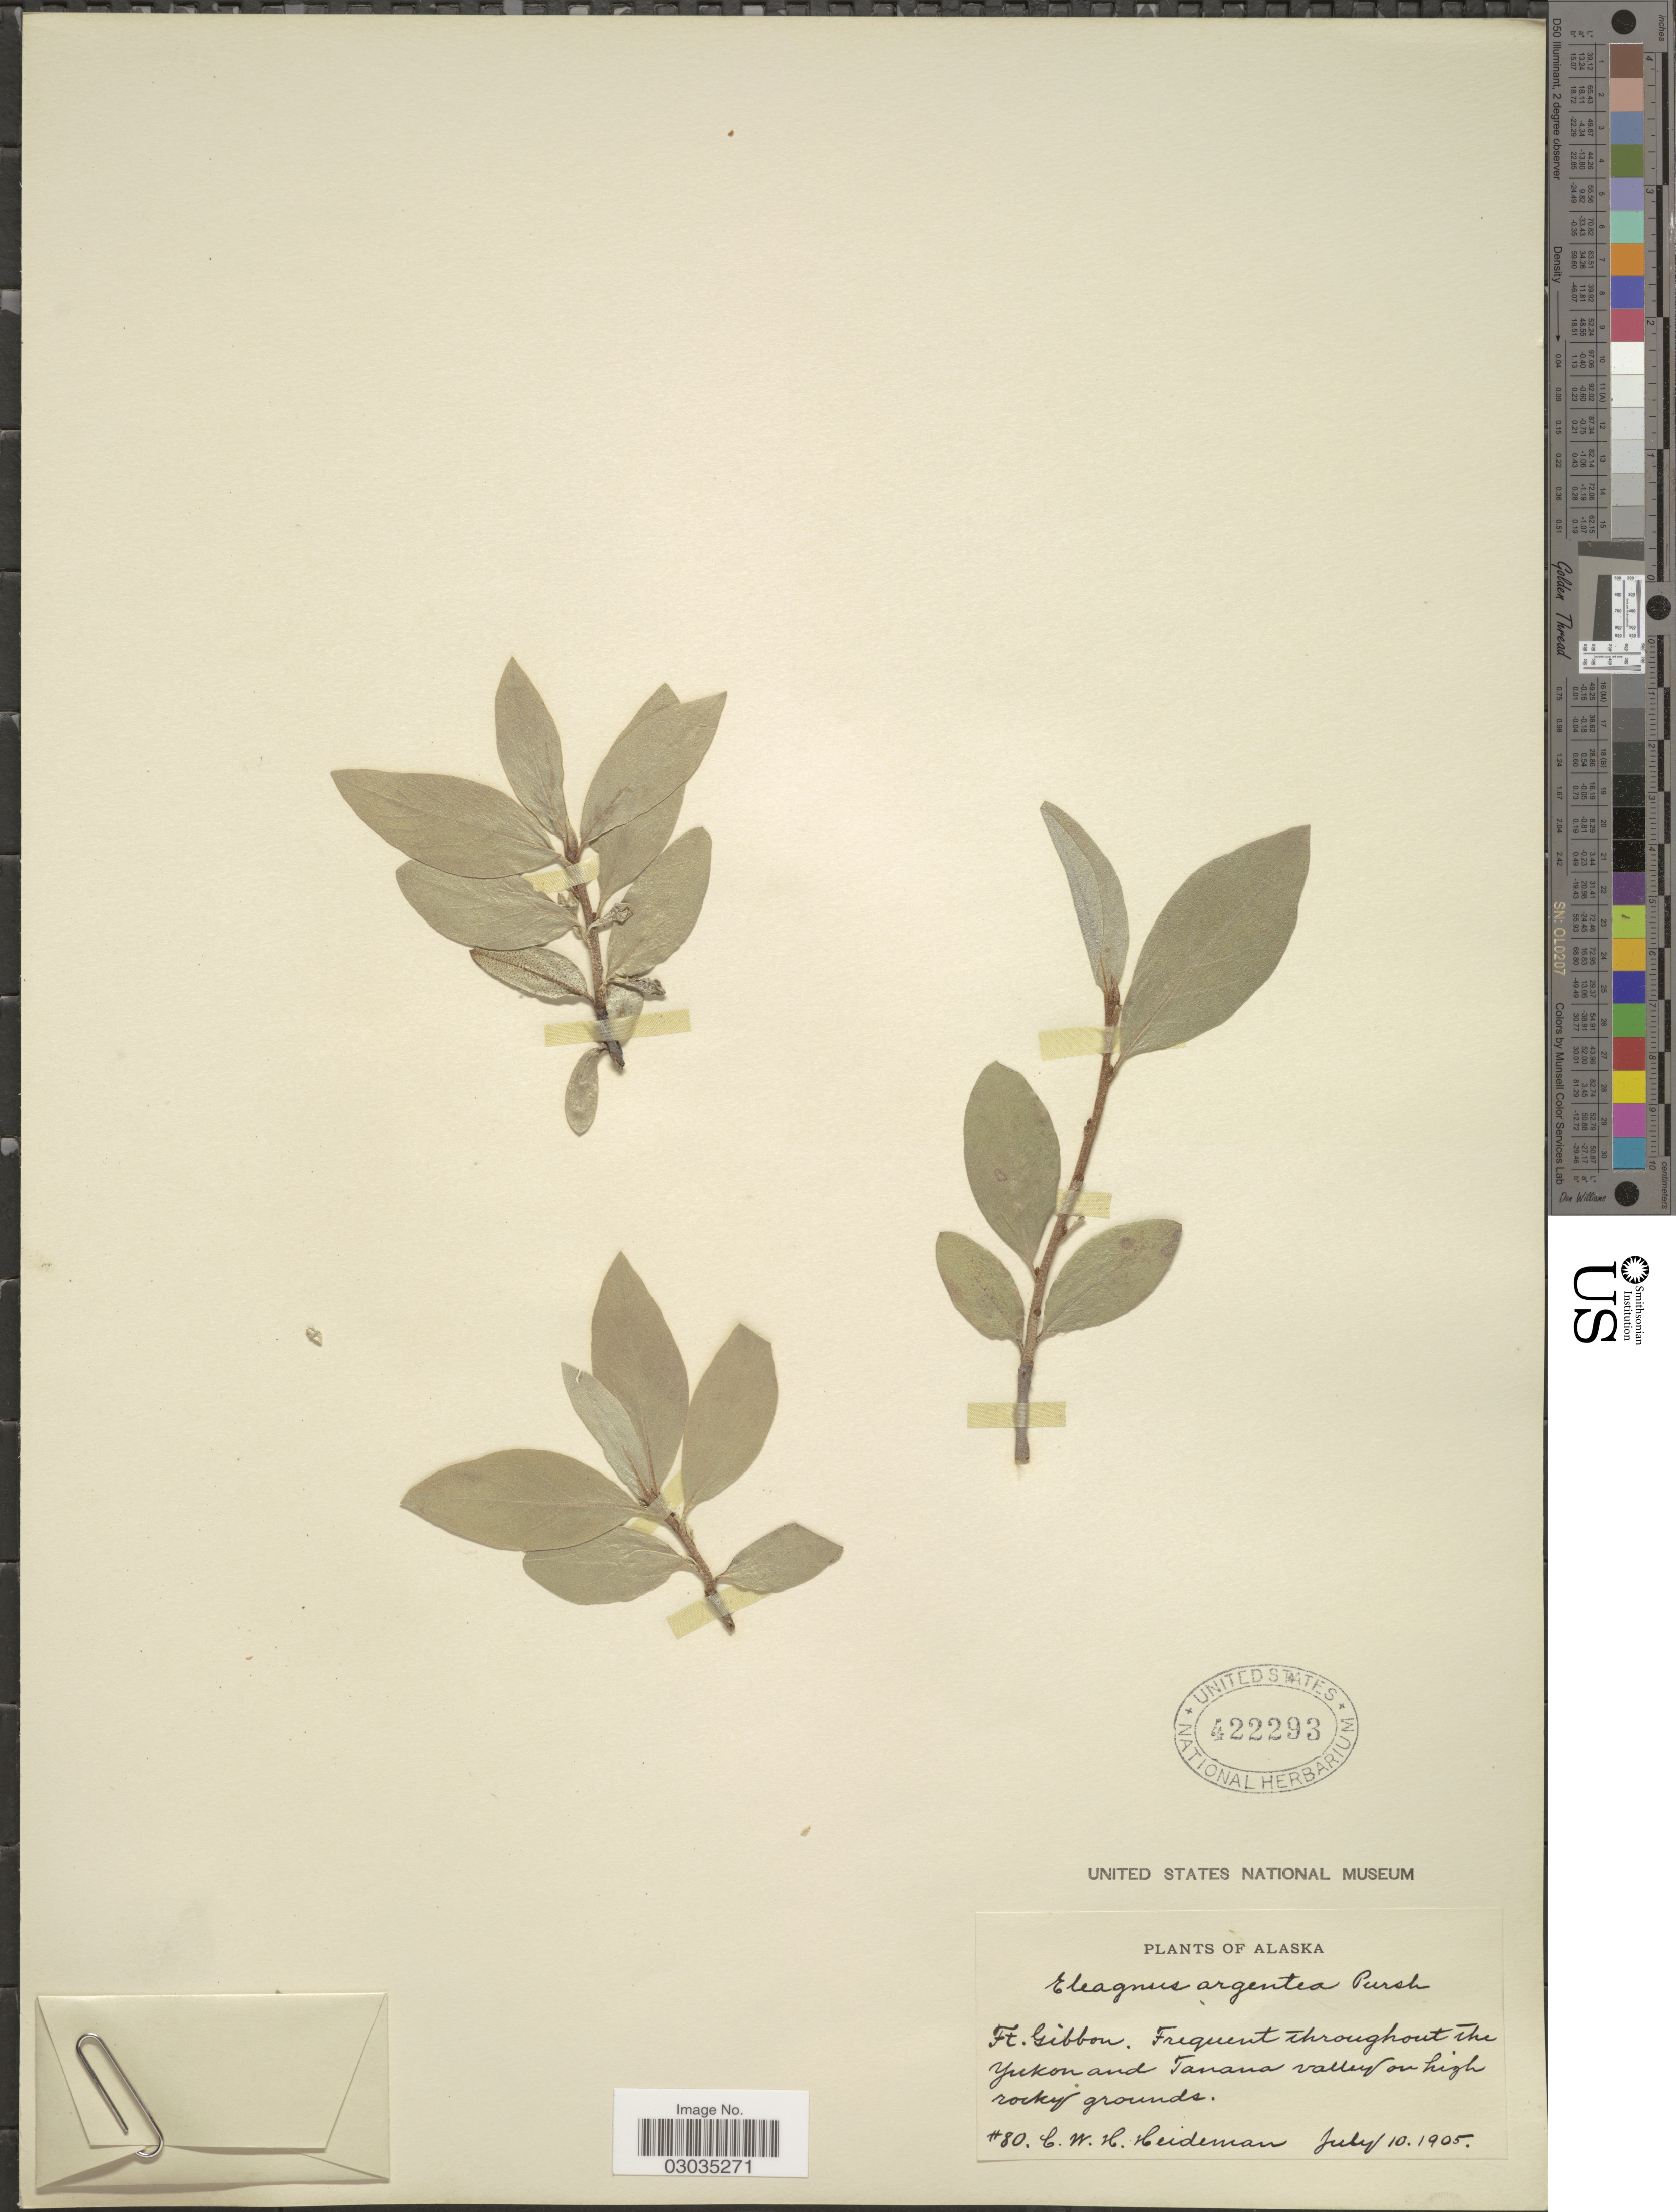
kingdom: Plantae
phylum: Tracheophyta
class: Magnoliopsida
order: Rosales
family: Elaeagnaceae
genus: Elaeagnus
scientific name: Elaeagnus commutata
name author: Bernh. ex Rydb.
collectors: C. Heideman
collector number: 80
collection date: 1905-07-10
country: United States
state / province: Alaska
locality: Ft. Gibbon, Frequent throughout the Yukon and Tanana valley on high rocky grounds.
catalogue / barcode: US 422293